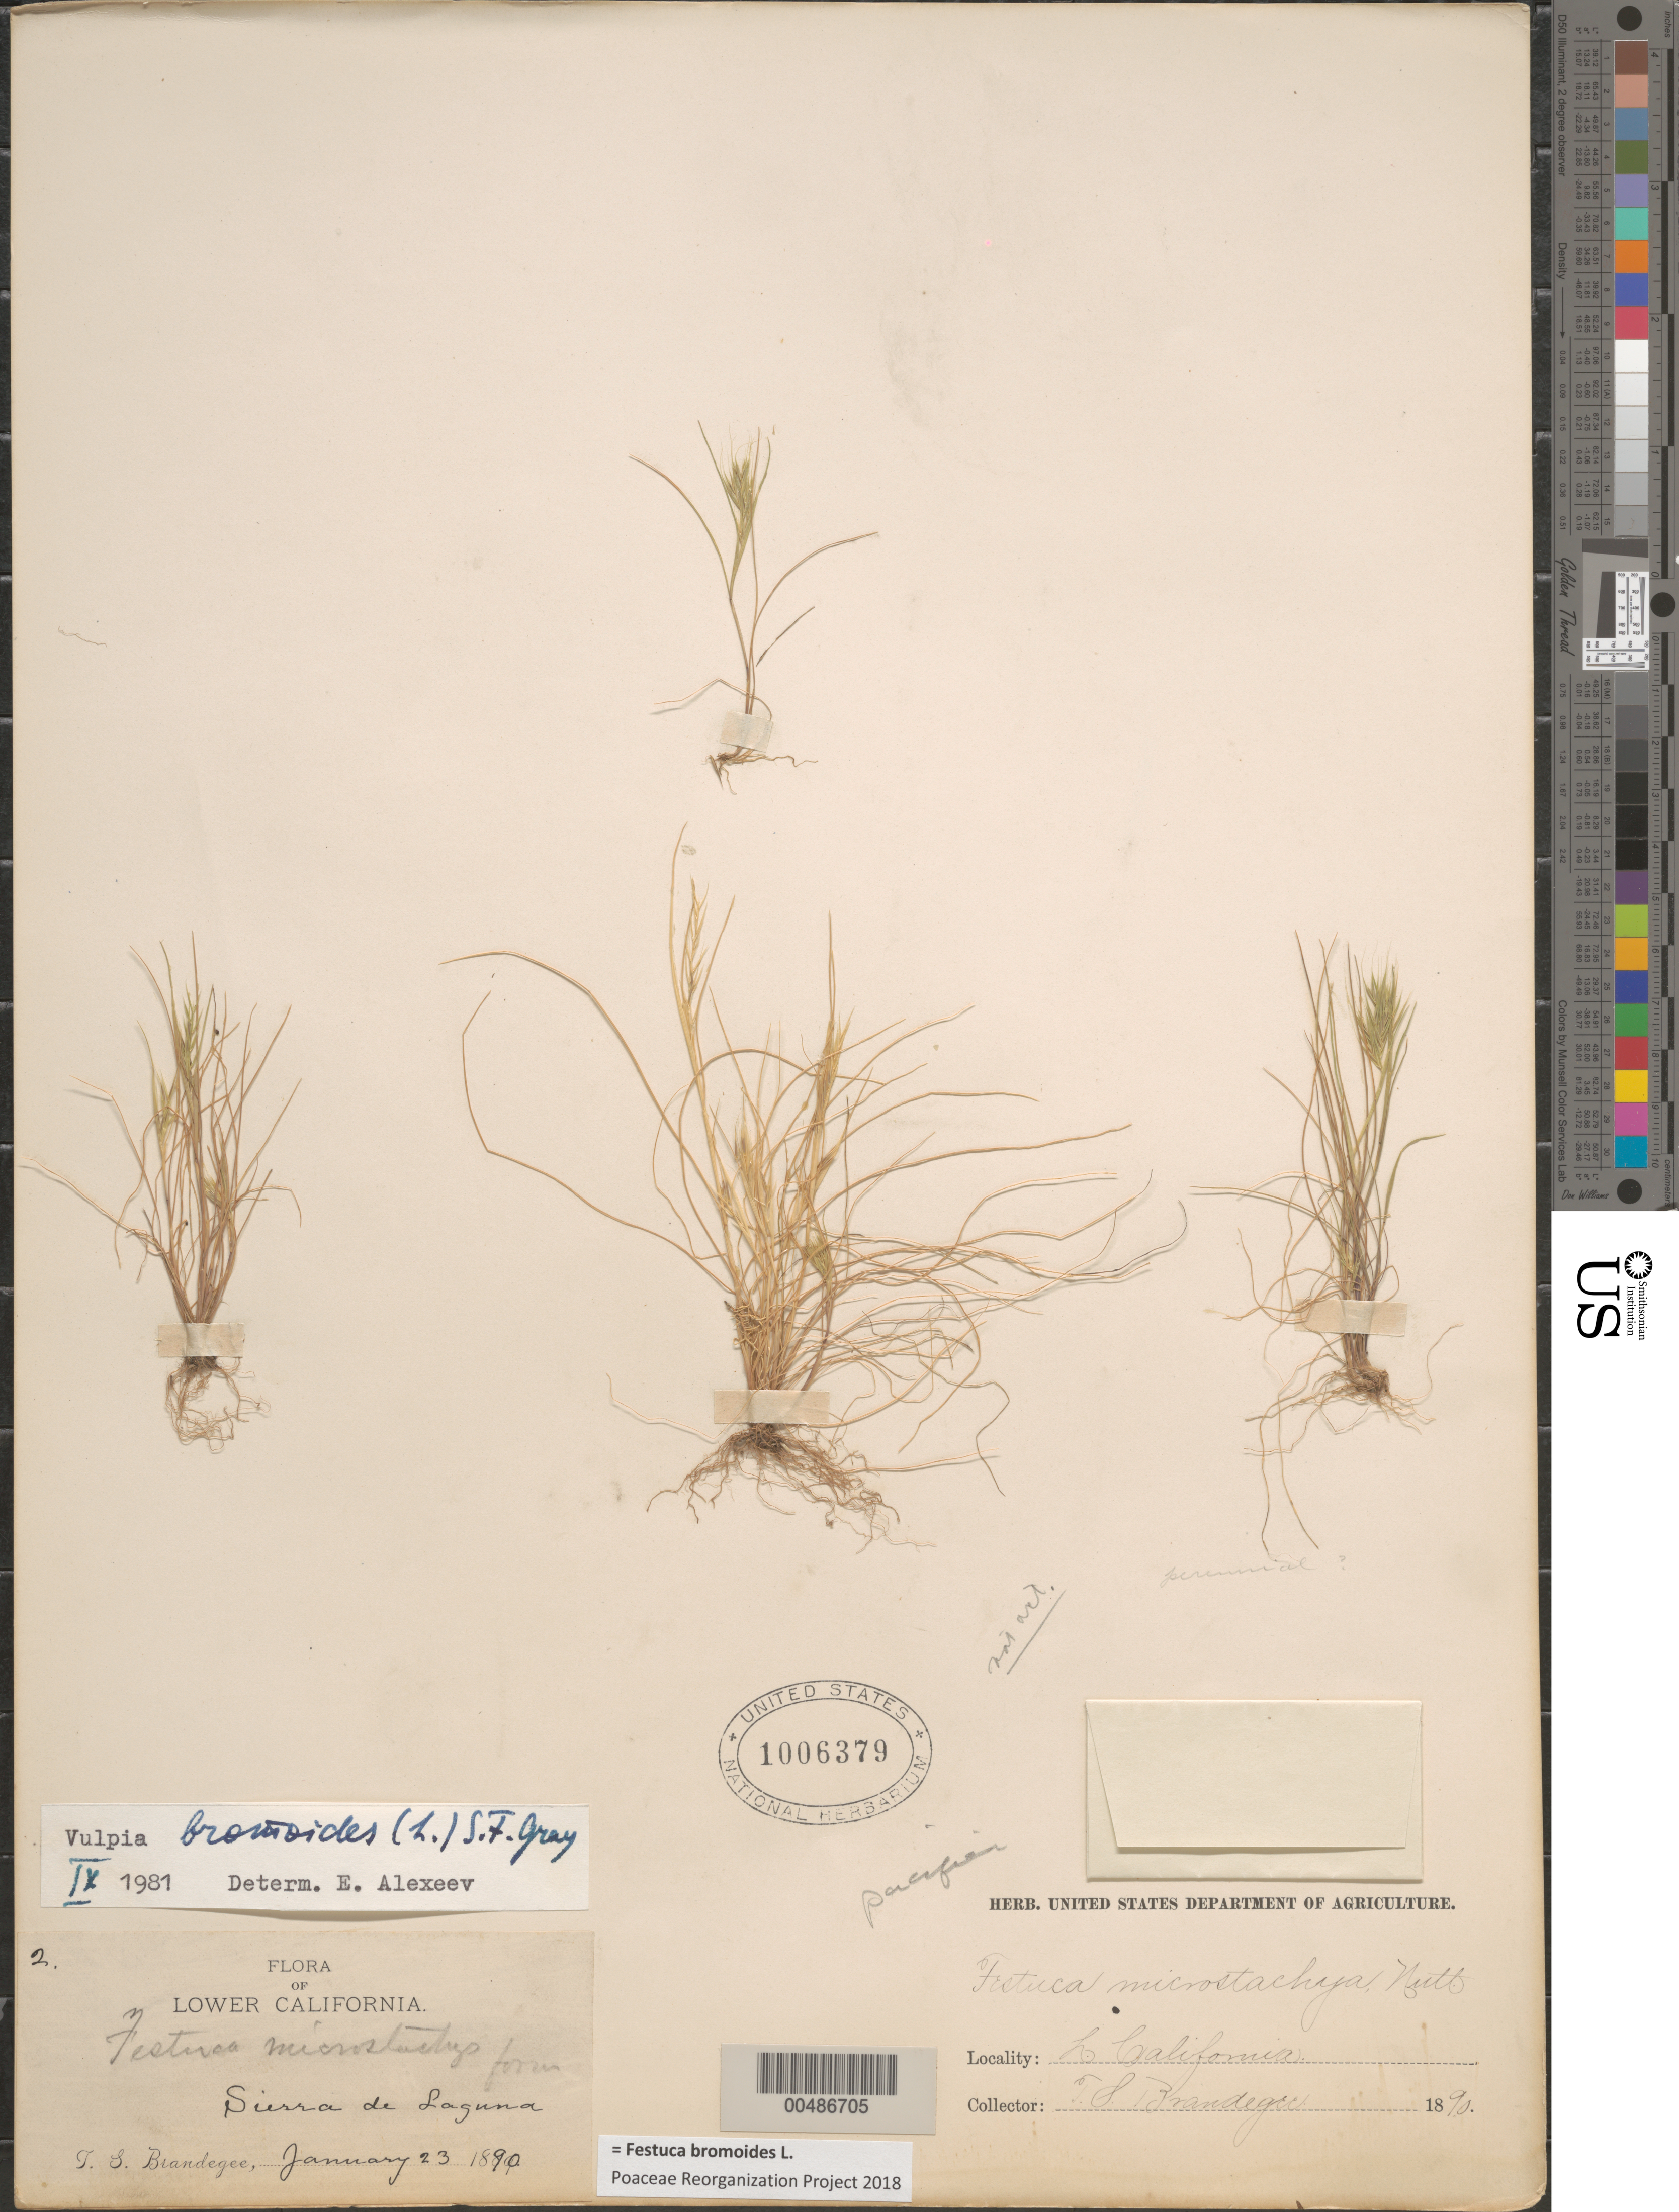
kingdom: Plantae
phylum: Tracheophyta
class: Liliopsida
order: Poales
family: Poaceae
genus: Festuca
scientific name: Festuca bromoides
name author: L.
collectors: T. S. Brandegee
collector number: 2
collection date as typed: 23 Jan 1890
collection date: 1890-01-23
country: Mexico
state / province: Baja California Sur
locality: Sierra de Laguna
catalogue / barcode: US 1006379